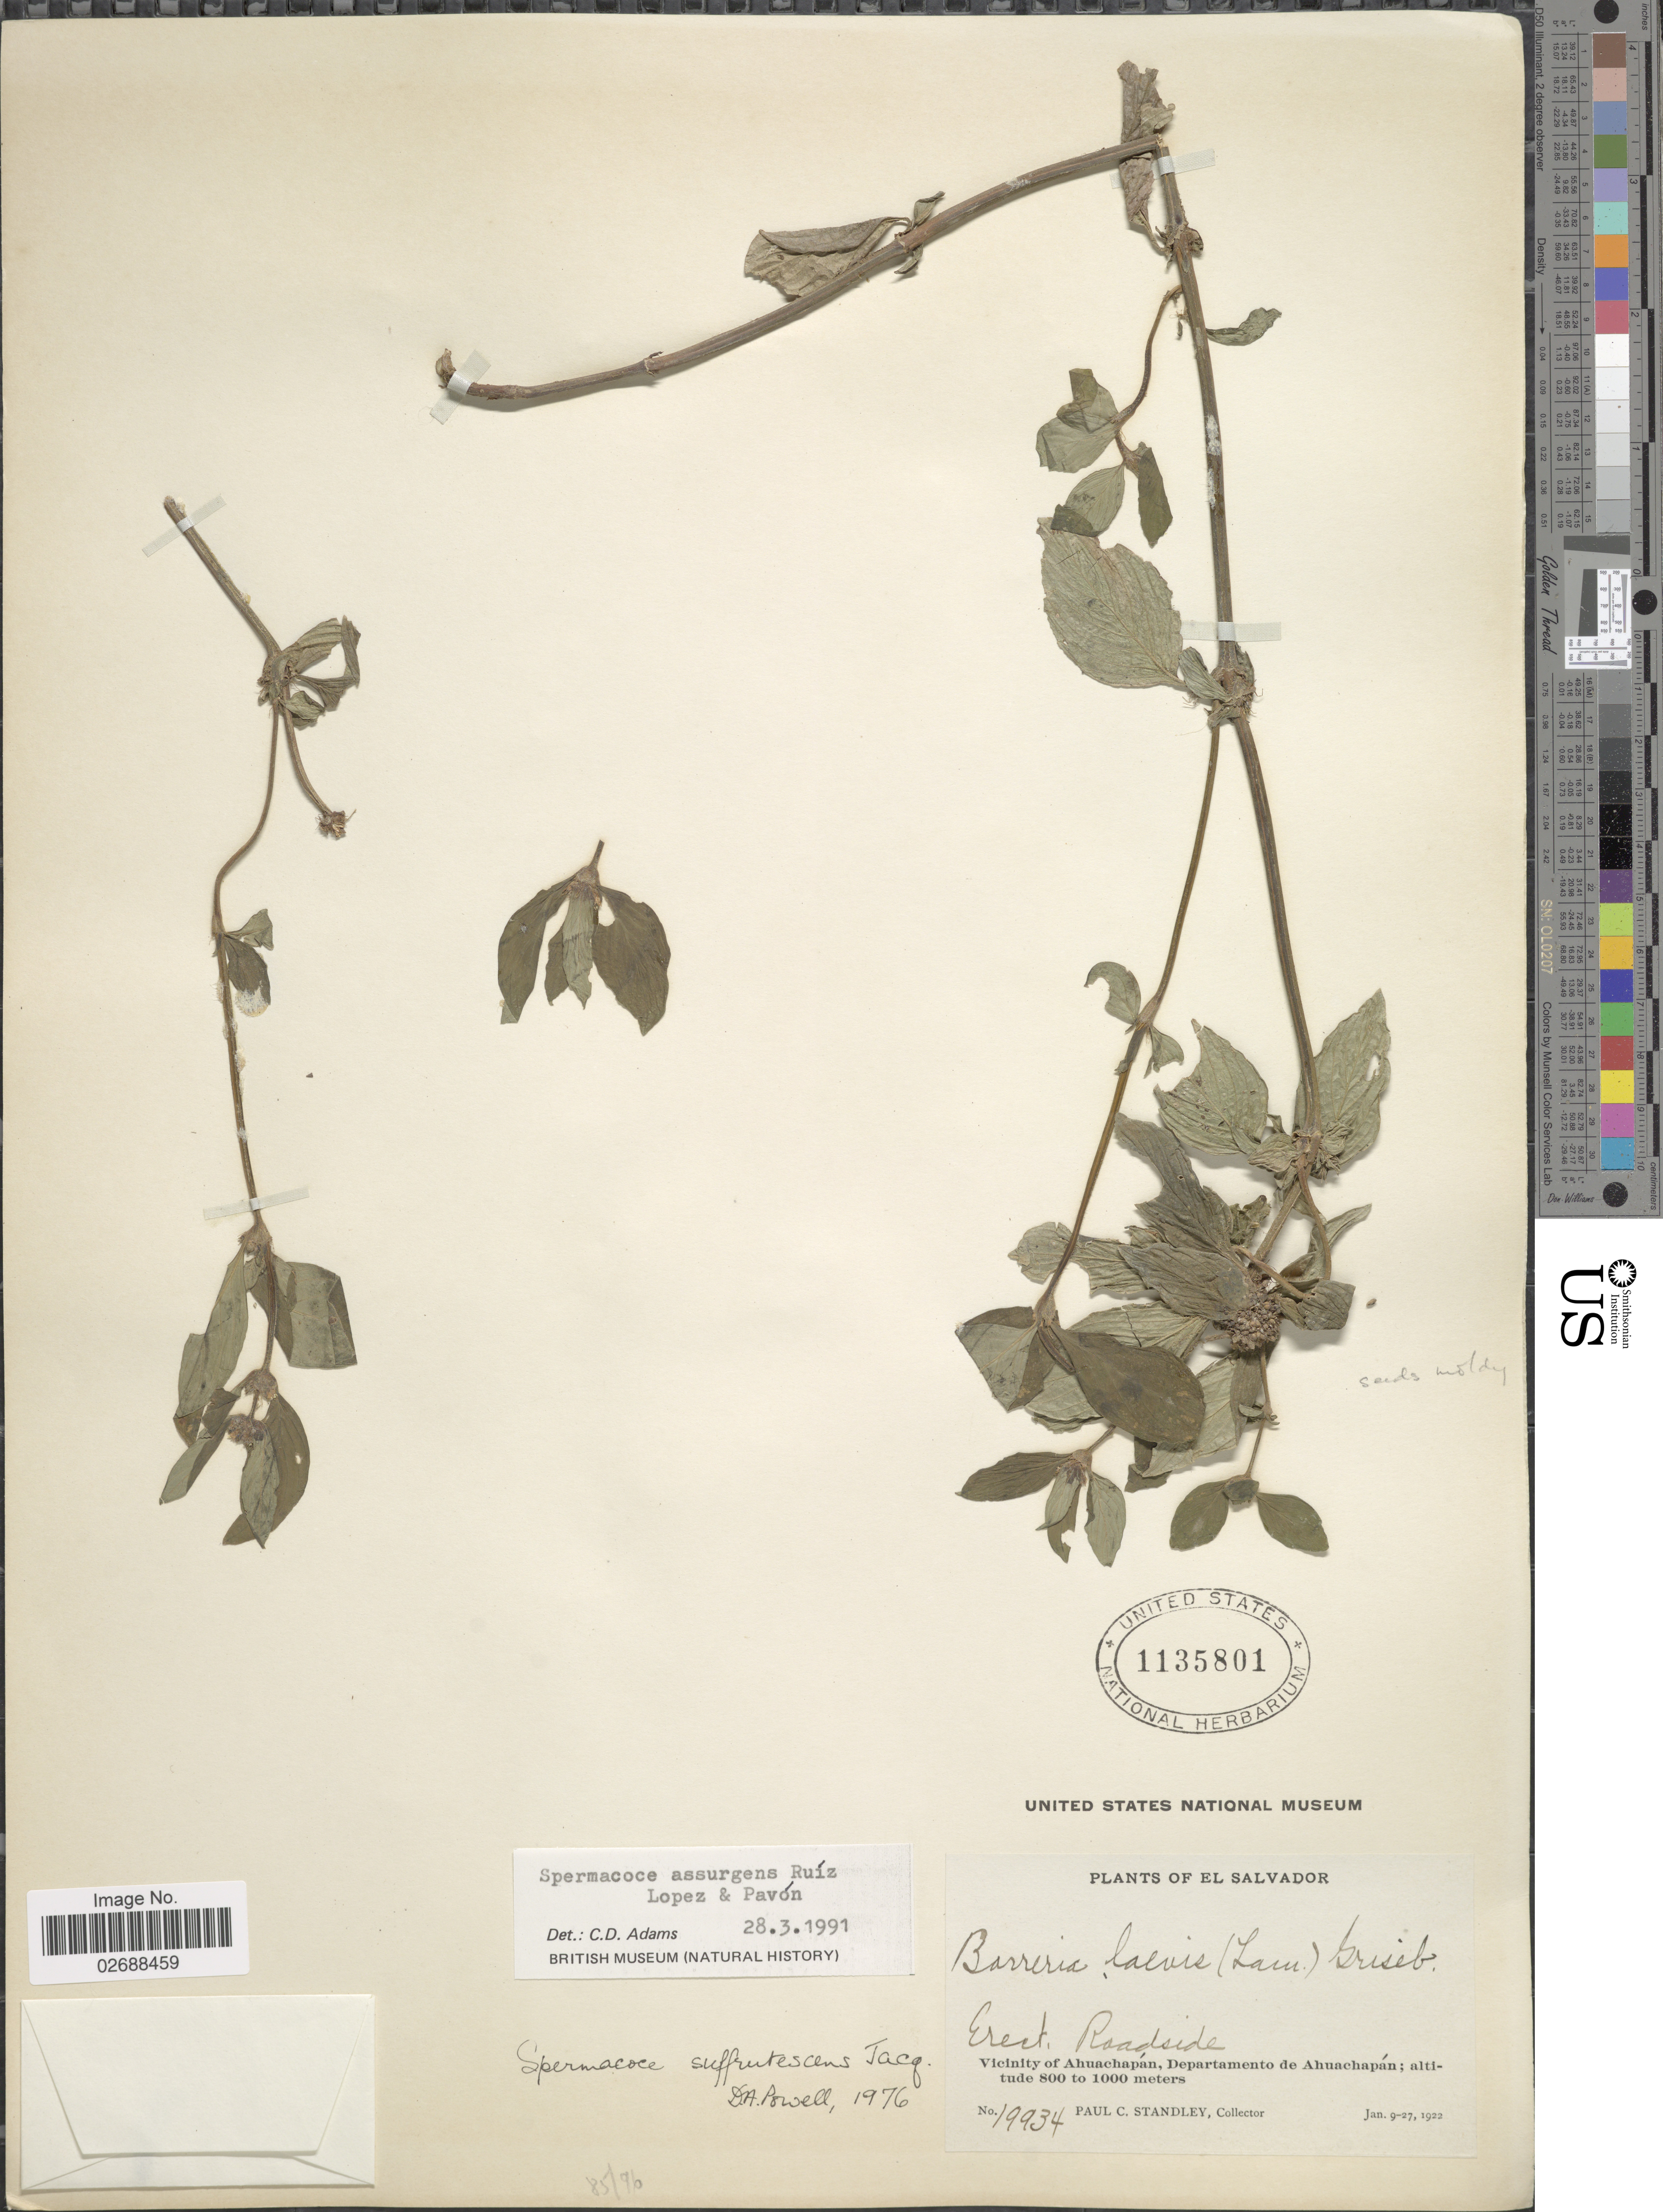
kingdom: Plantae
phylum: Tracheophyta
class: Magnoliopsida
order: Gentianales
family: Rubiaceae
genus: Spermacoce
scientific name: Spermacoce assurgens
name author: Ruiz & Pav.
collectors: P. C. Standley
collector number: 19934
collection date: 1922-01-09/1922-01-27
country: El Salvador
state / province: Ahuachapan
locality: Vicinity of Ahuachapán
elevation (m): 800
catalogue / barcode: US 1135801